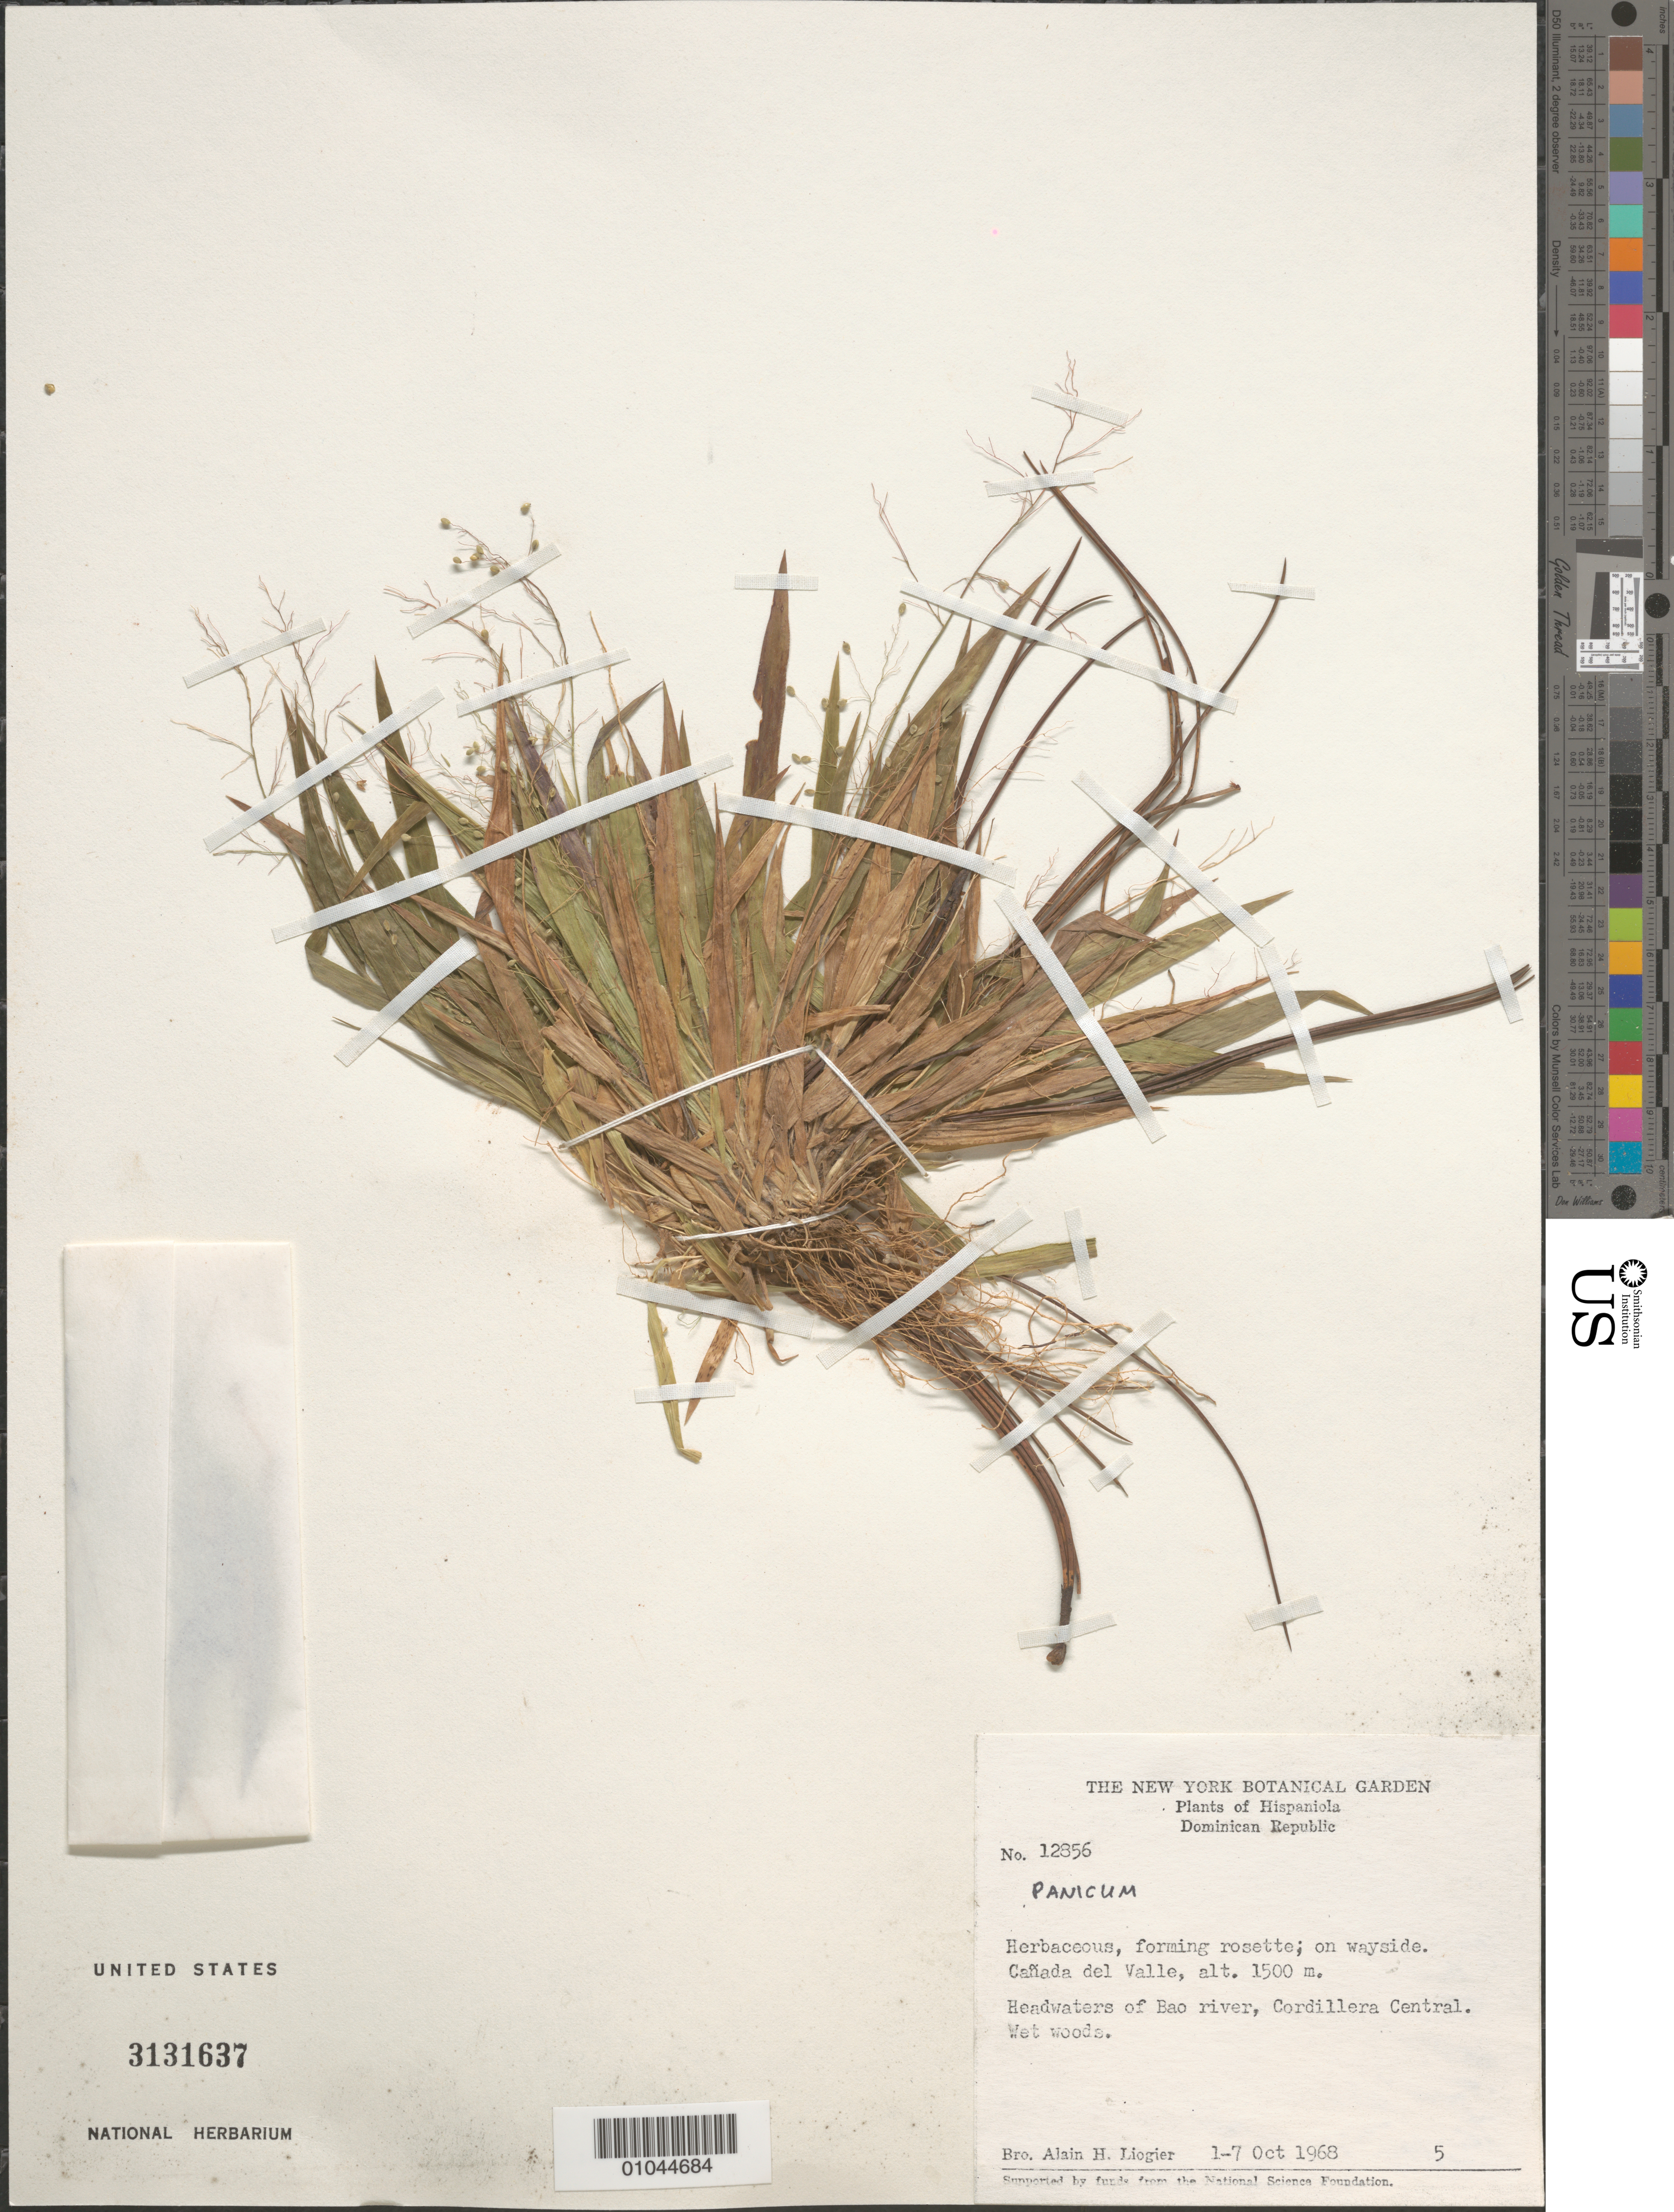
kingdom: Plantae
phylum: Tracheophyta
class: Liliopsida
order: Poales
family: Poaceae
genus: Panicum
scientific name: Panicum sp.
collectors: A. H. Liogier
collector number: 12856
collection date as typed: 01 Oct 1968 to 07 Oct 1968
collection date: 1968-10-01/1968-10-07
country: Dominican Republic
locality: Canada del Valle, headwaters of Bao River, Cordillera Central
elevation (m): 1500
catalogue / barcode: US 3131637